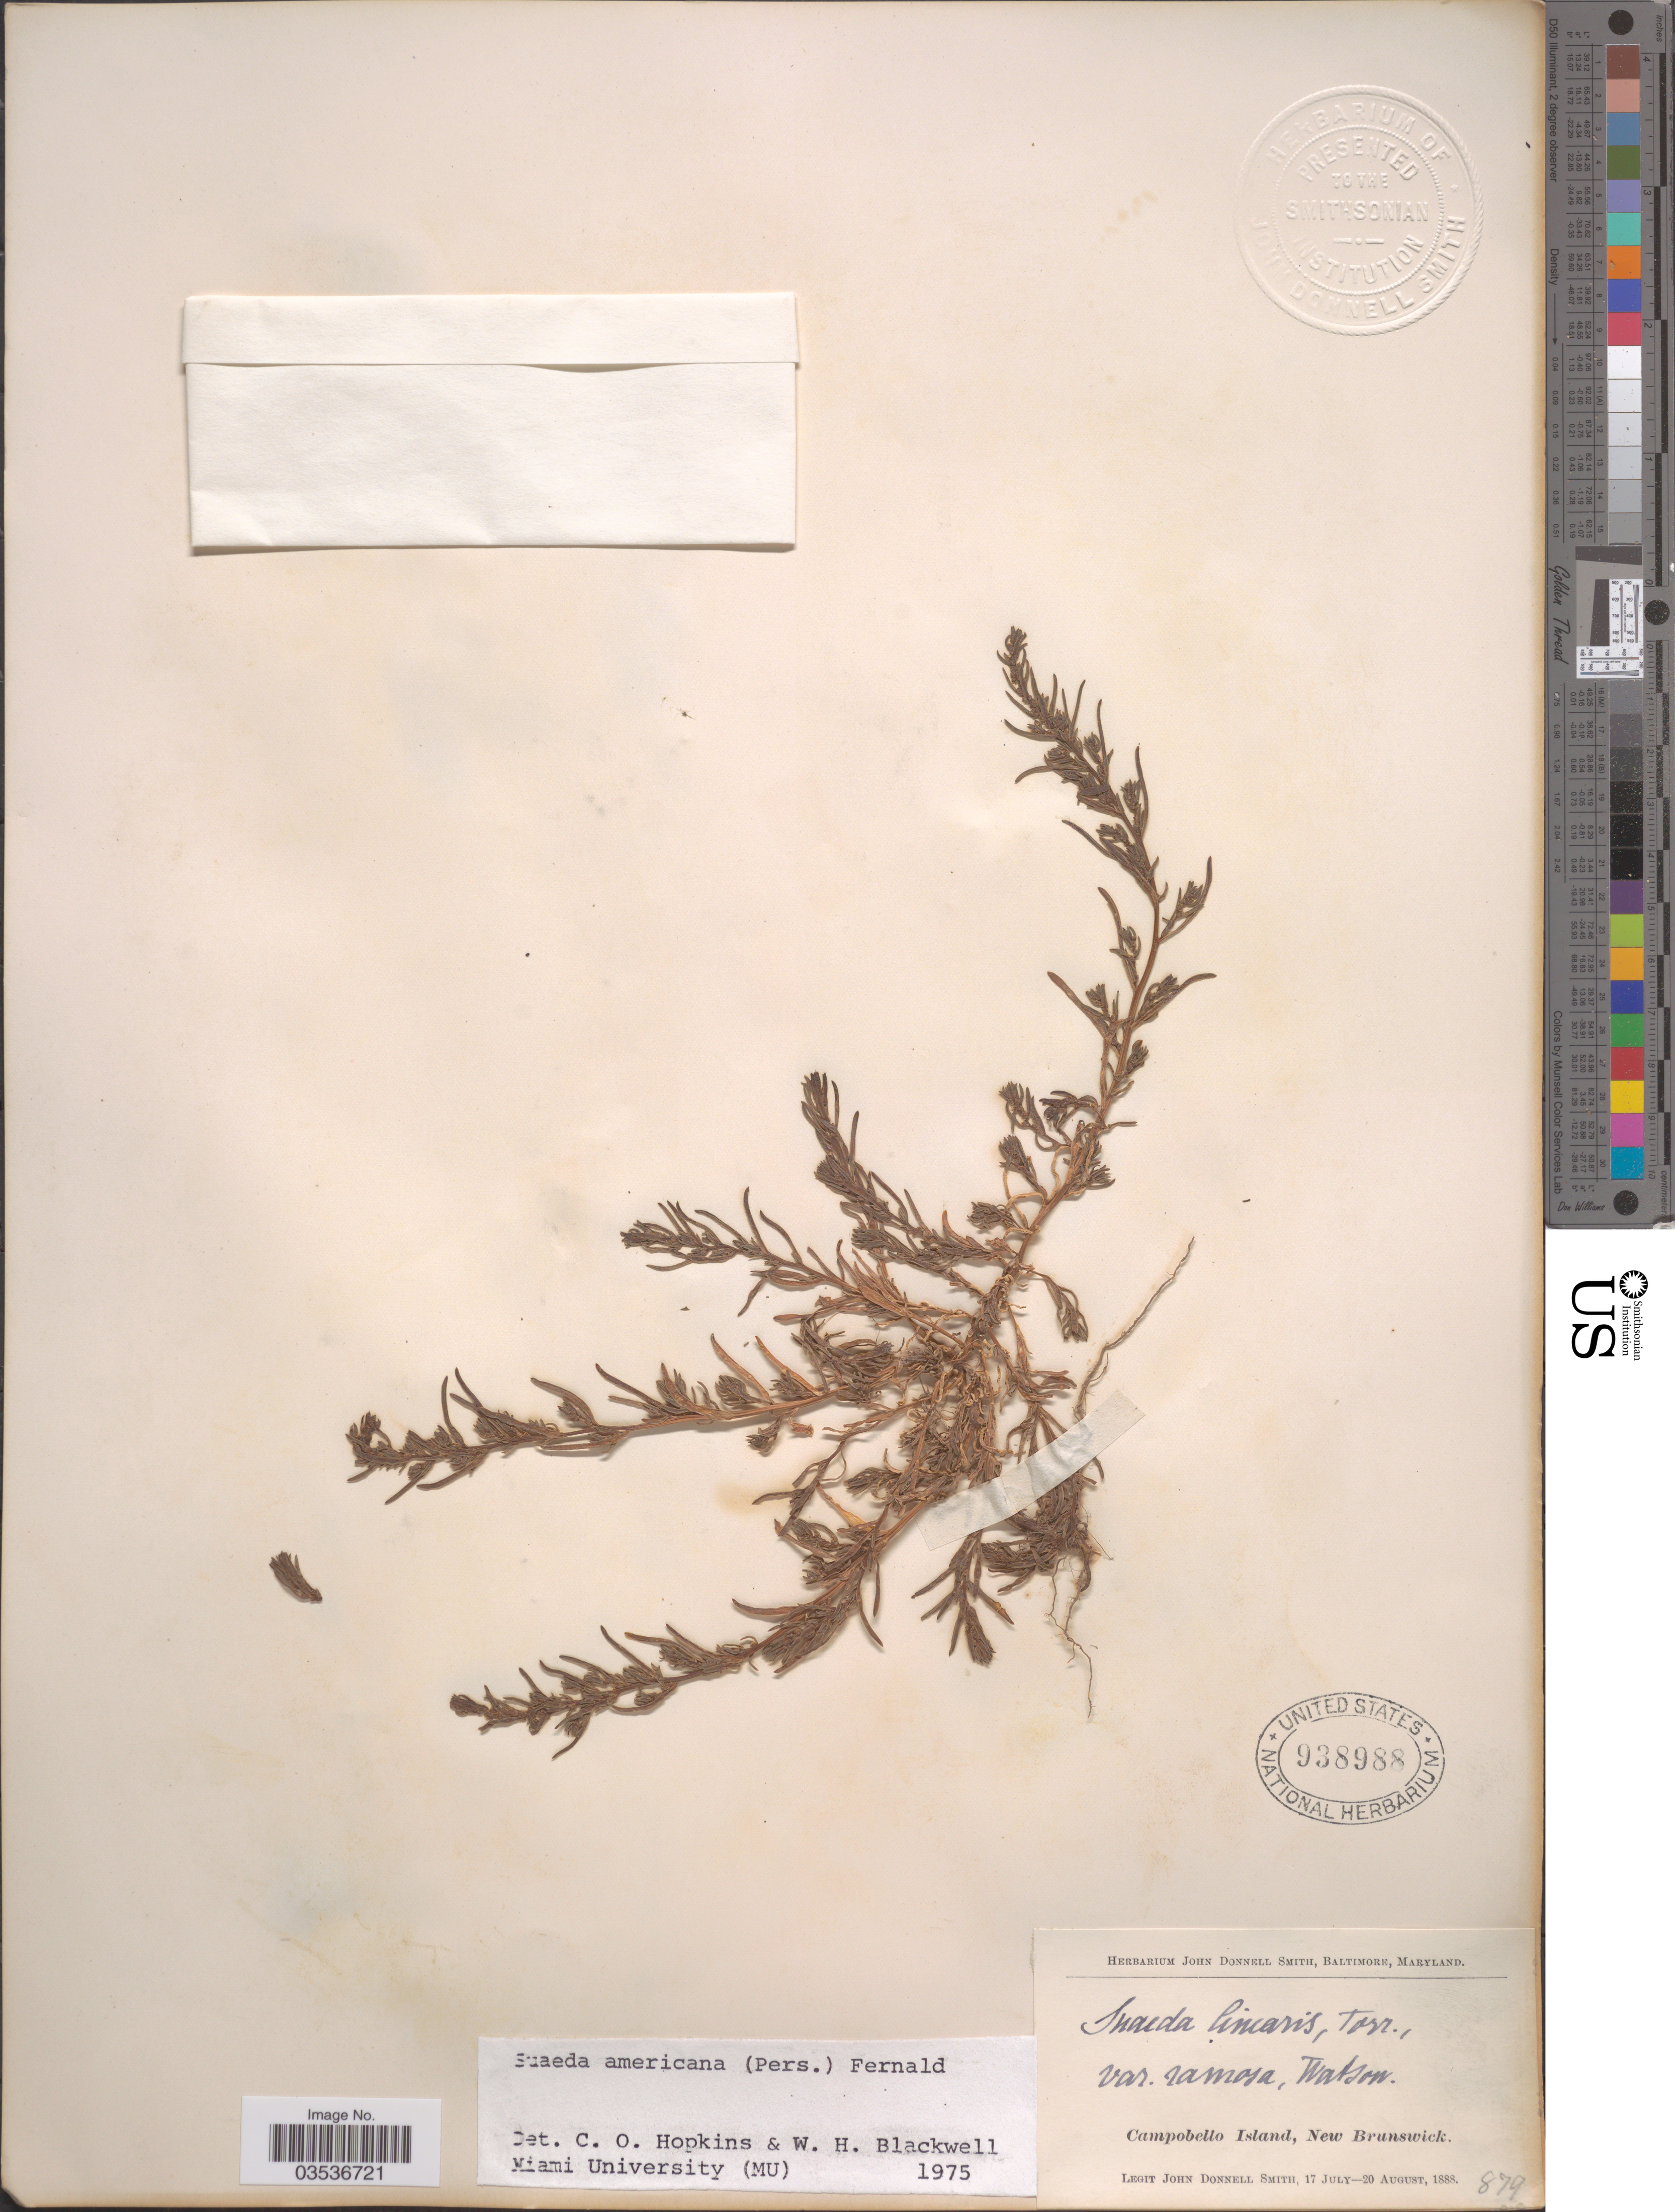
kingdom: Plantae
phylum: Tracheophyta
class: Magnoliopsida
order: Caryophyllales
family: Amaranthaceae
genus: Suaeda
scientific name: Suaeda americana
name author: (Pers.) Fernald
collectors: J. Donnell Smith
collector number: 879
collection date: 1888-07-17/1888-08-20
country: Canada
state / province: New Brunswick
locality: Campobello Island.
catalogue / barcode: US 938988